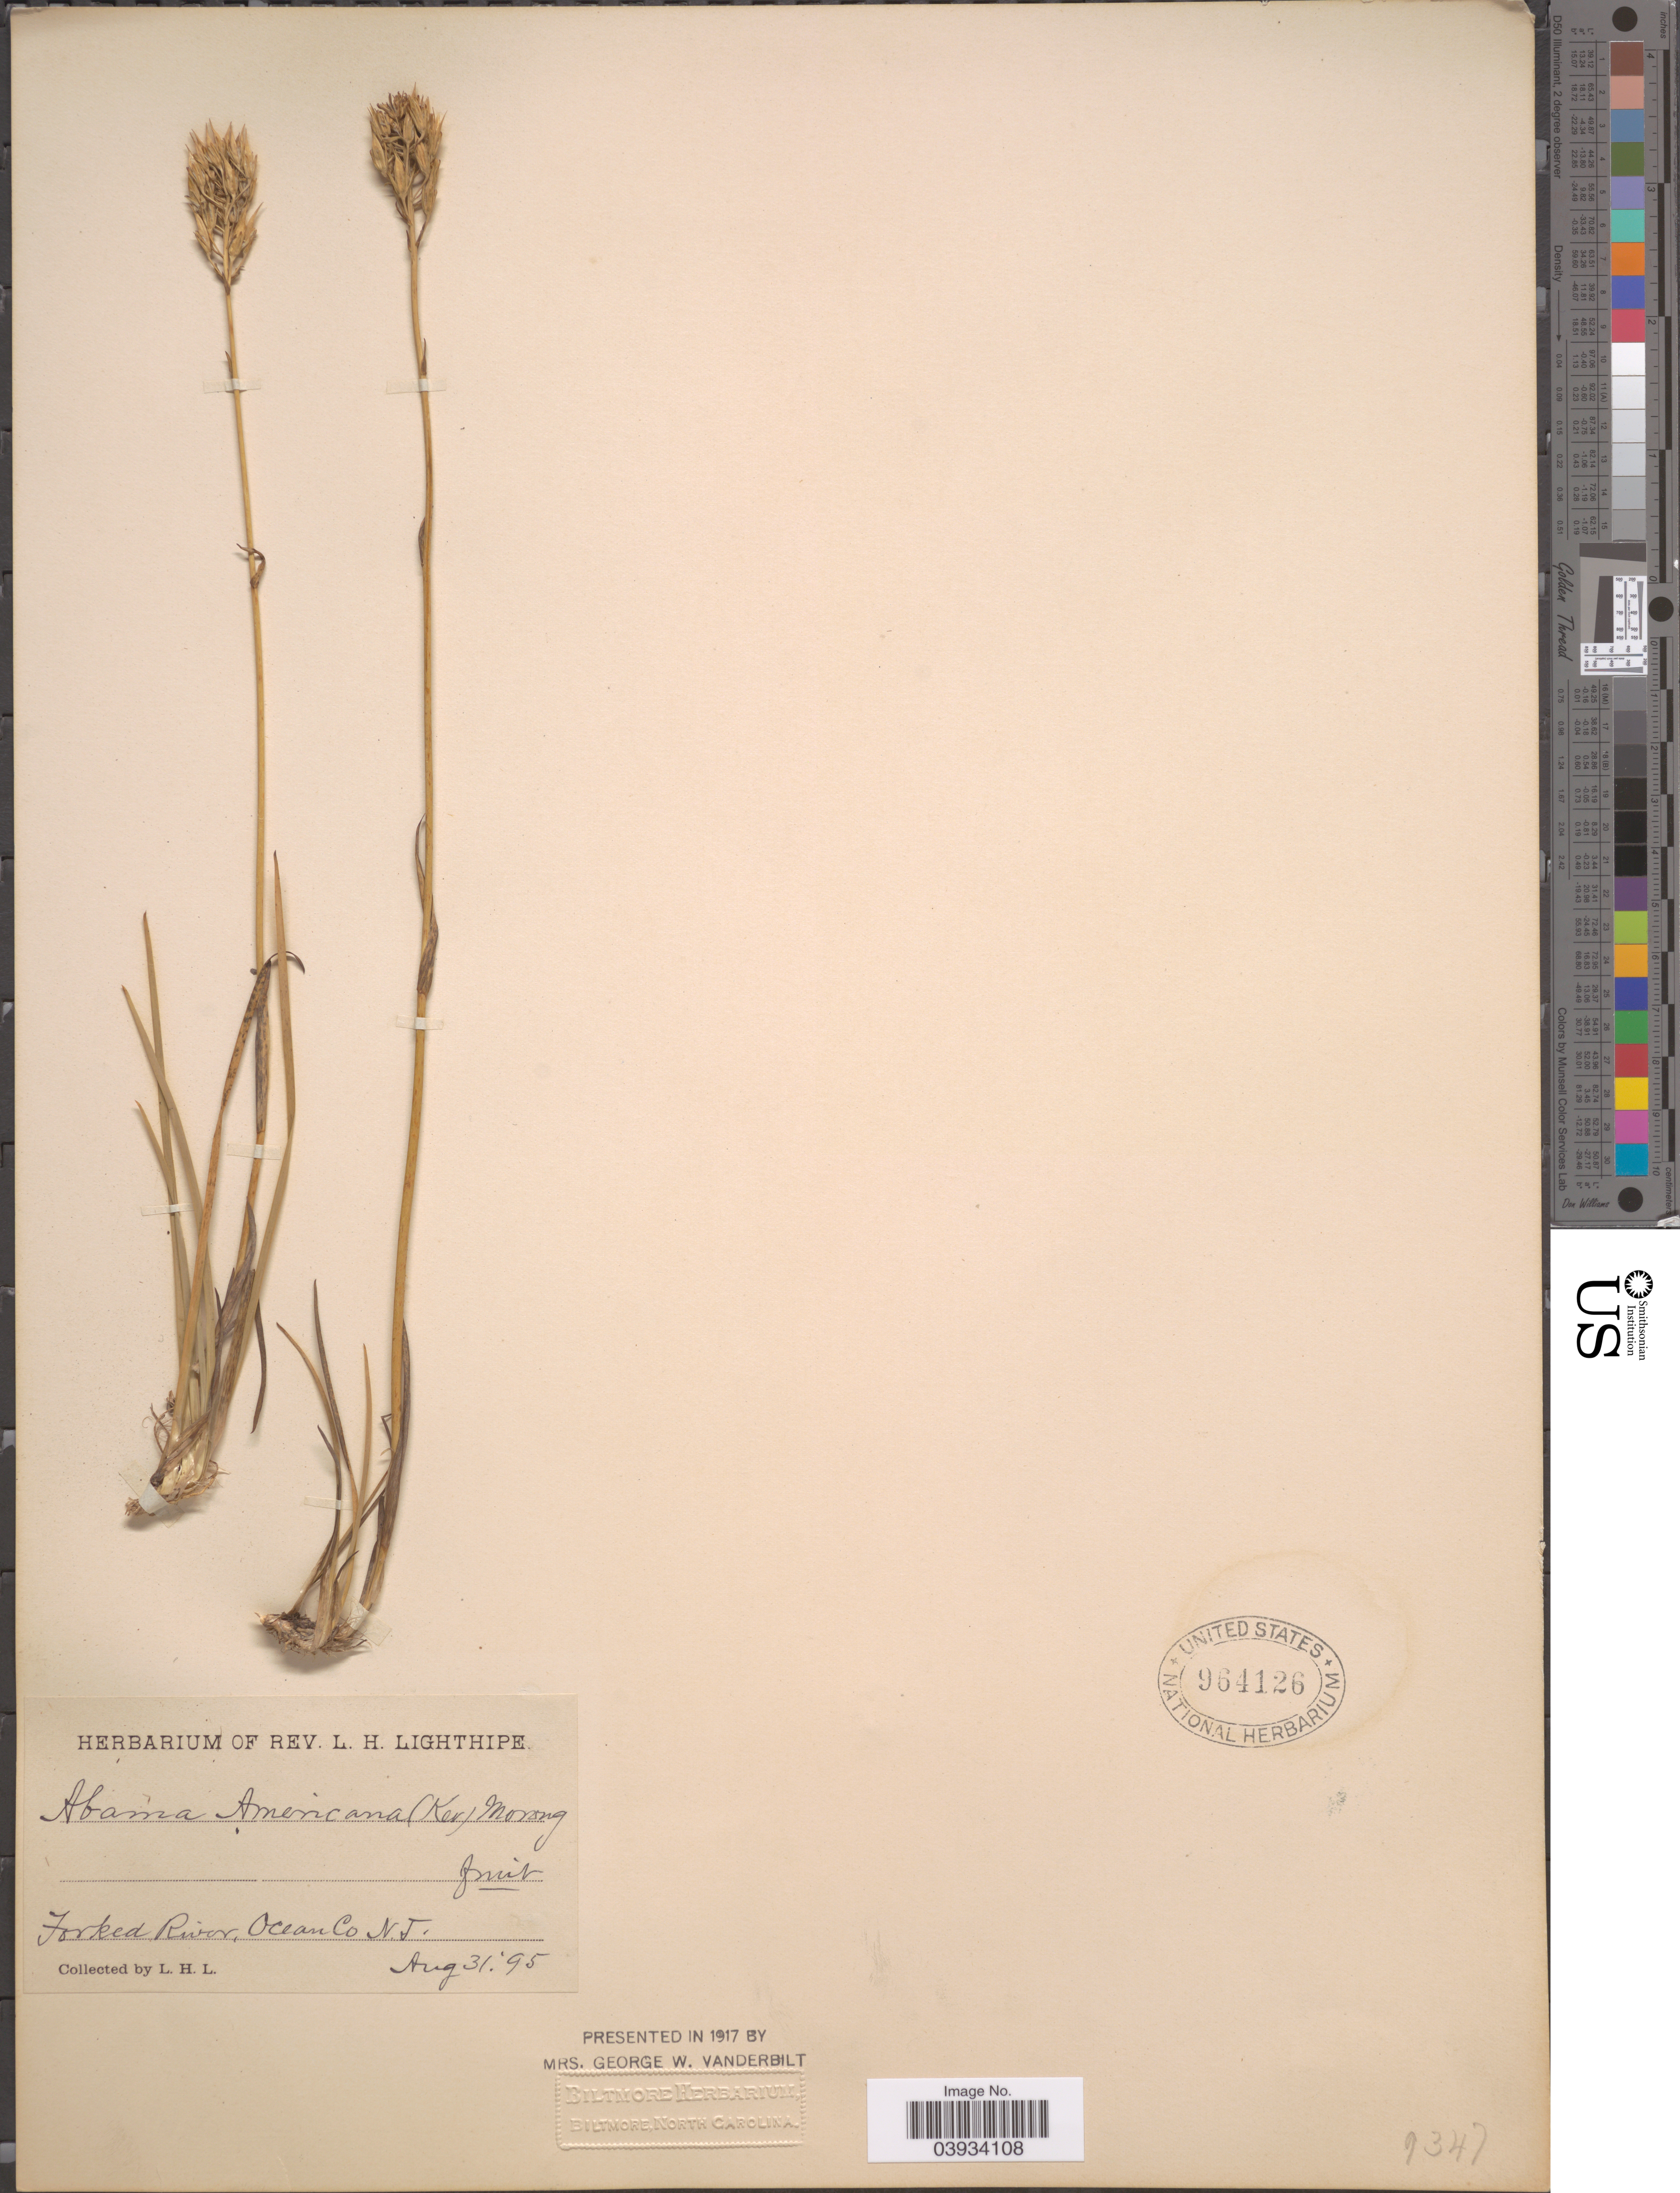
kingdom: Plantae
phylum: Tracheophyta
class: Liliopsida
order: Dioscoreales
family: Nartheciaceae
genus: Narthecium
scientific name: Narthecium americanum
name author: Ker Gawl.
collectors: Rev. L. H. Lighthipe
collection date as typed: Transcribed d/m/y: 31/8/95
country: United States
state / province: New Jersey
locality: Forked river, Ocean Co.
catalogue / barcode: US 964126